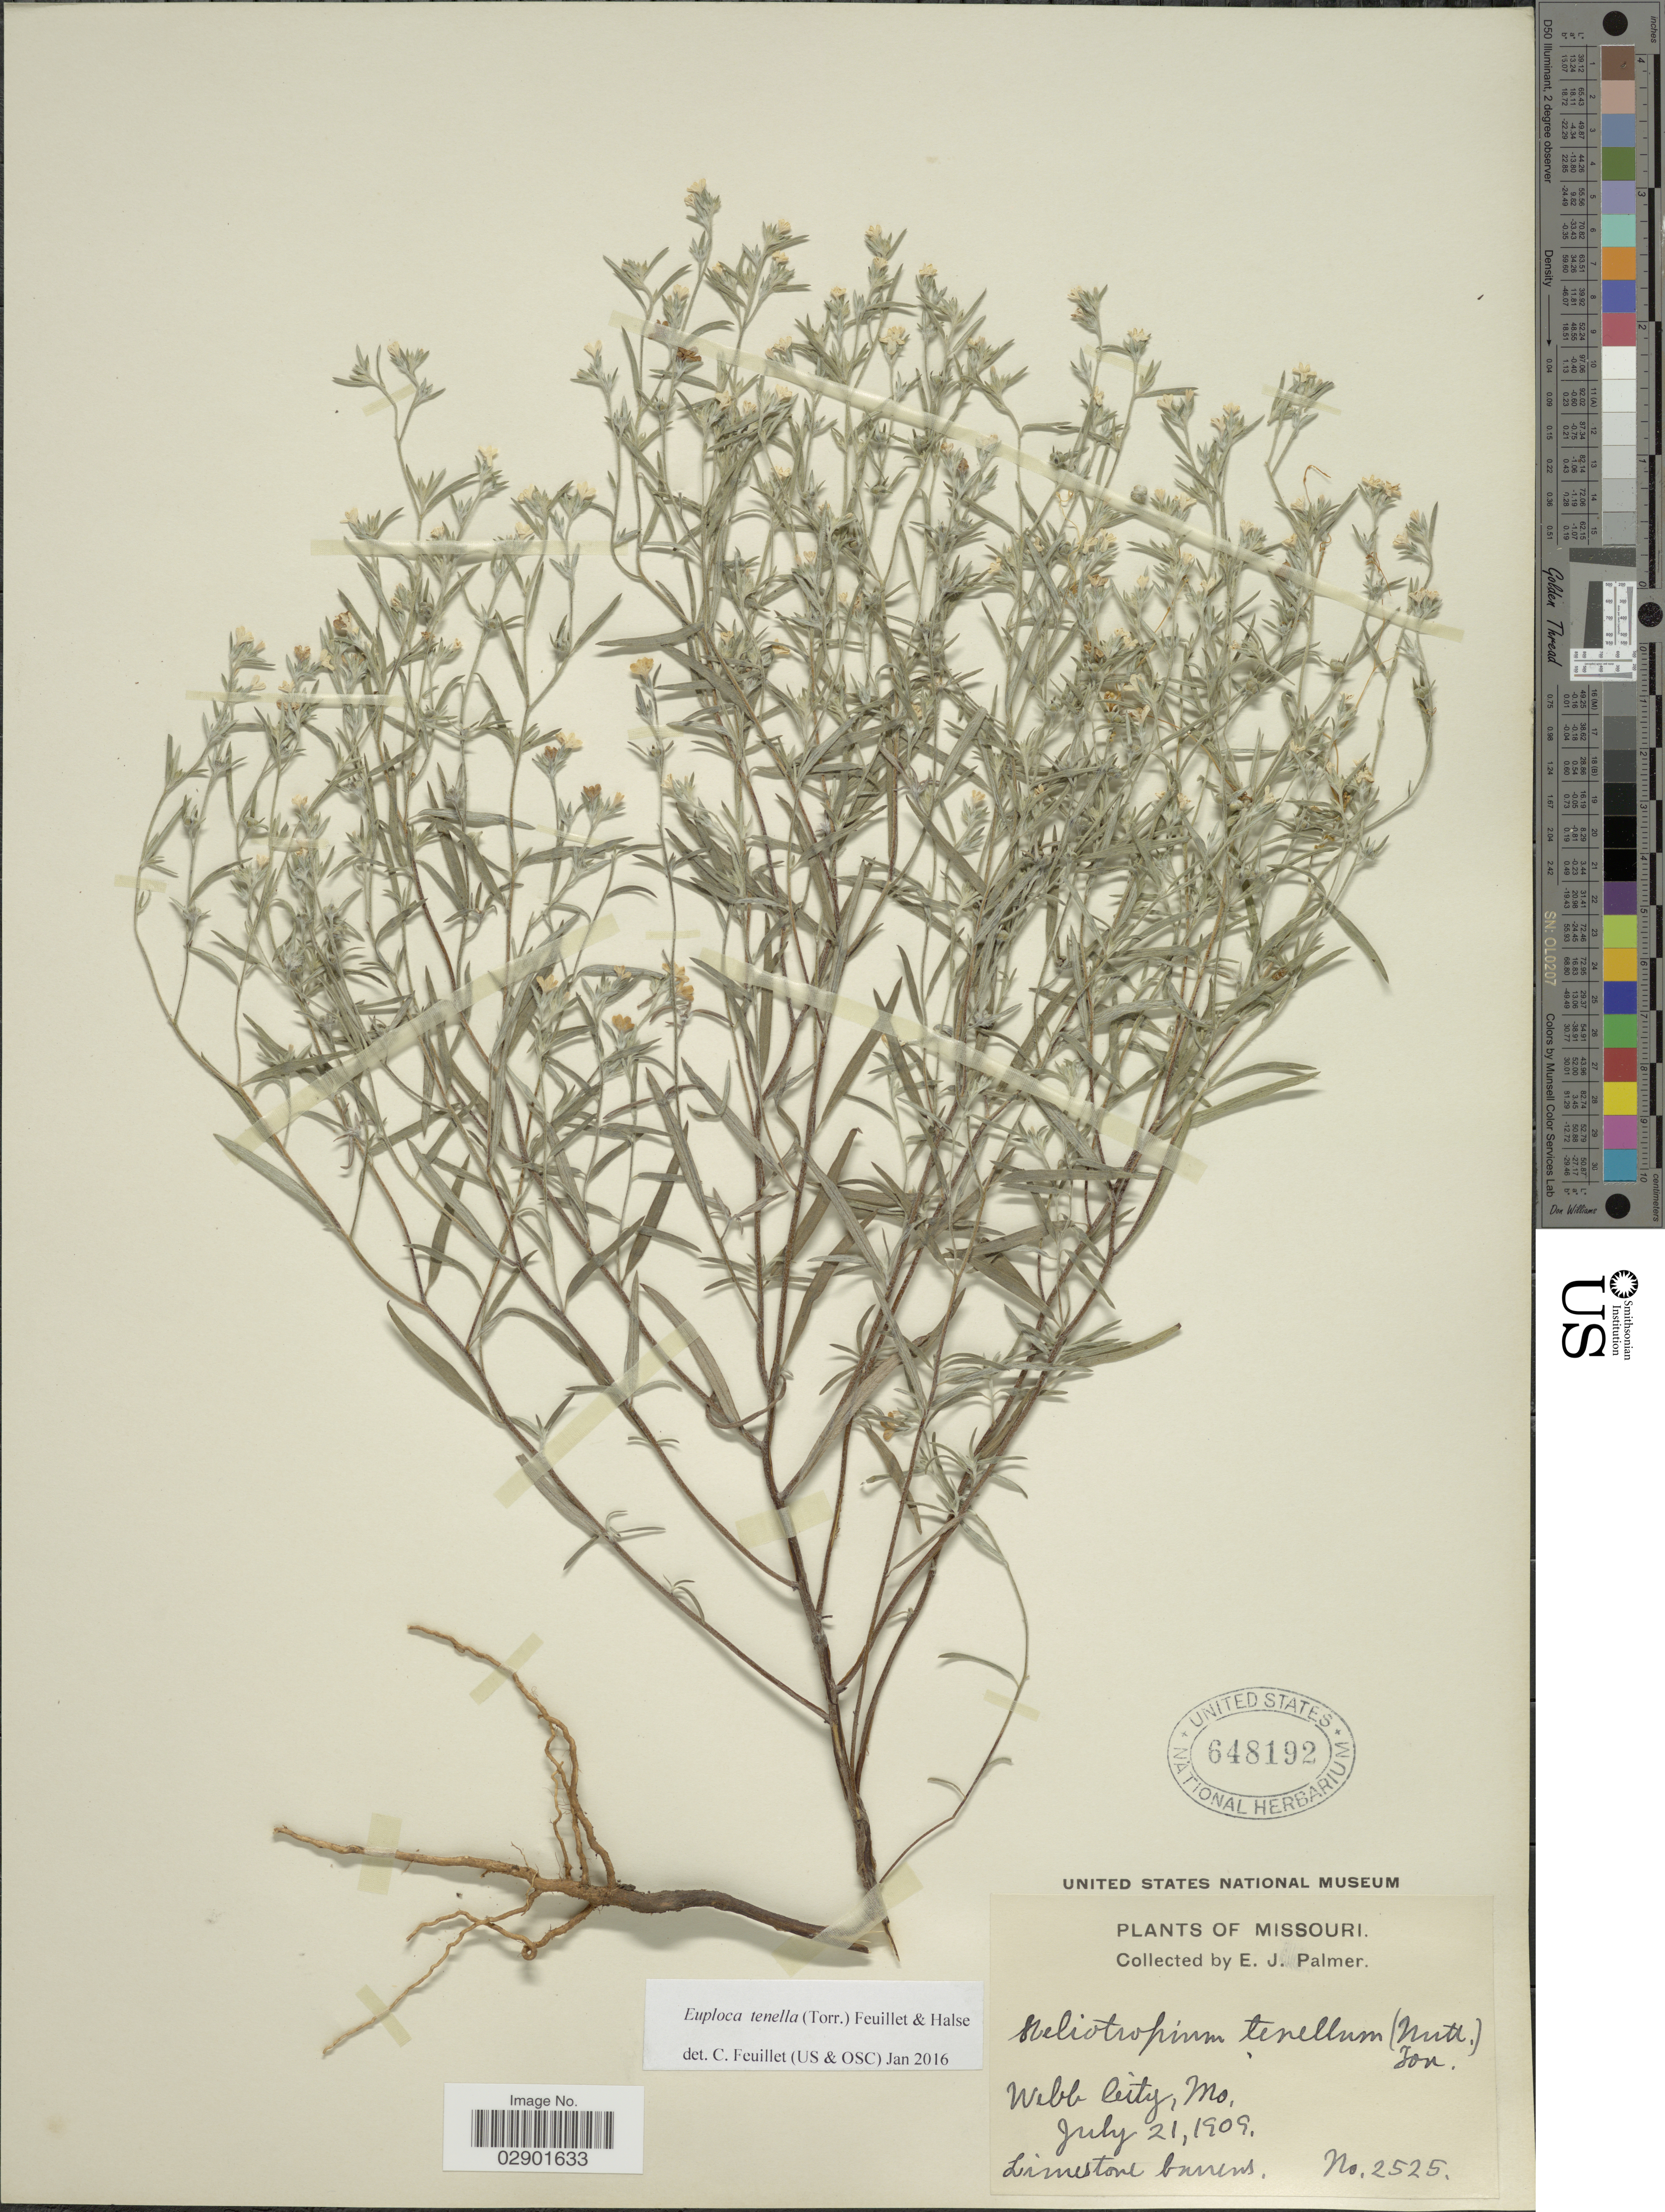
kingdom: Plantae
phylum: Tracheophyta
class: Magnoliopsida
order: Boraginales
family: Heliotropiaceae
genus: Euploca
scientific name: Euploca polyphylla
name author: (Lehm.) J.I.M. Melo & Semir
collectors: E. J. Palmer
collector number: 2525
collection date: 1909-07-21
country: United States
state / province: Missouri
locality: Webb City, Mo. Limestone barrens.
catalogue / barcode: US 648192